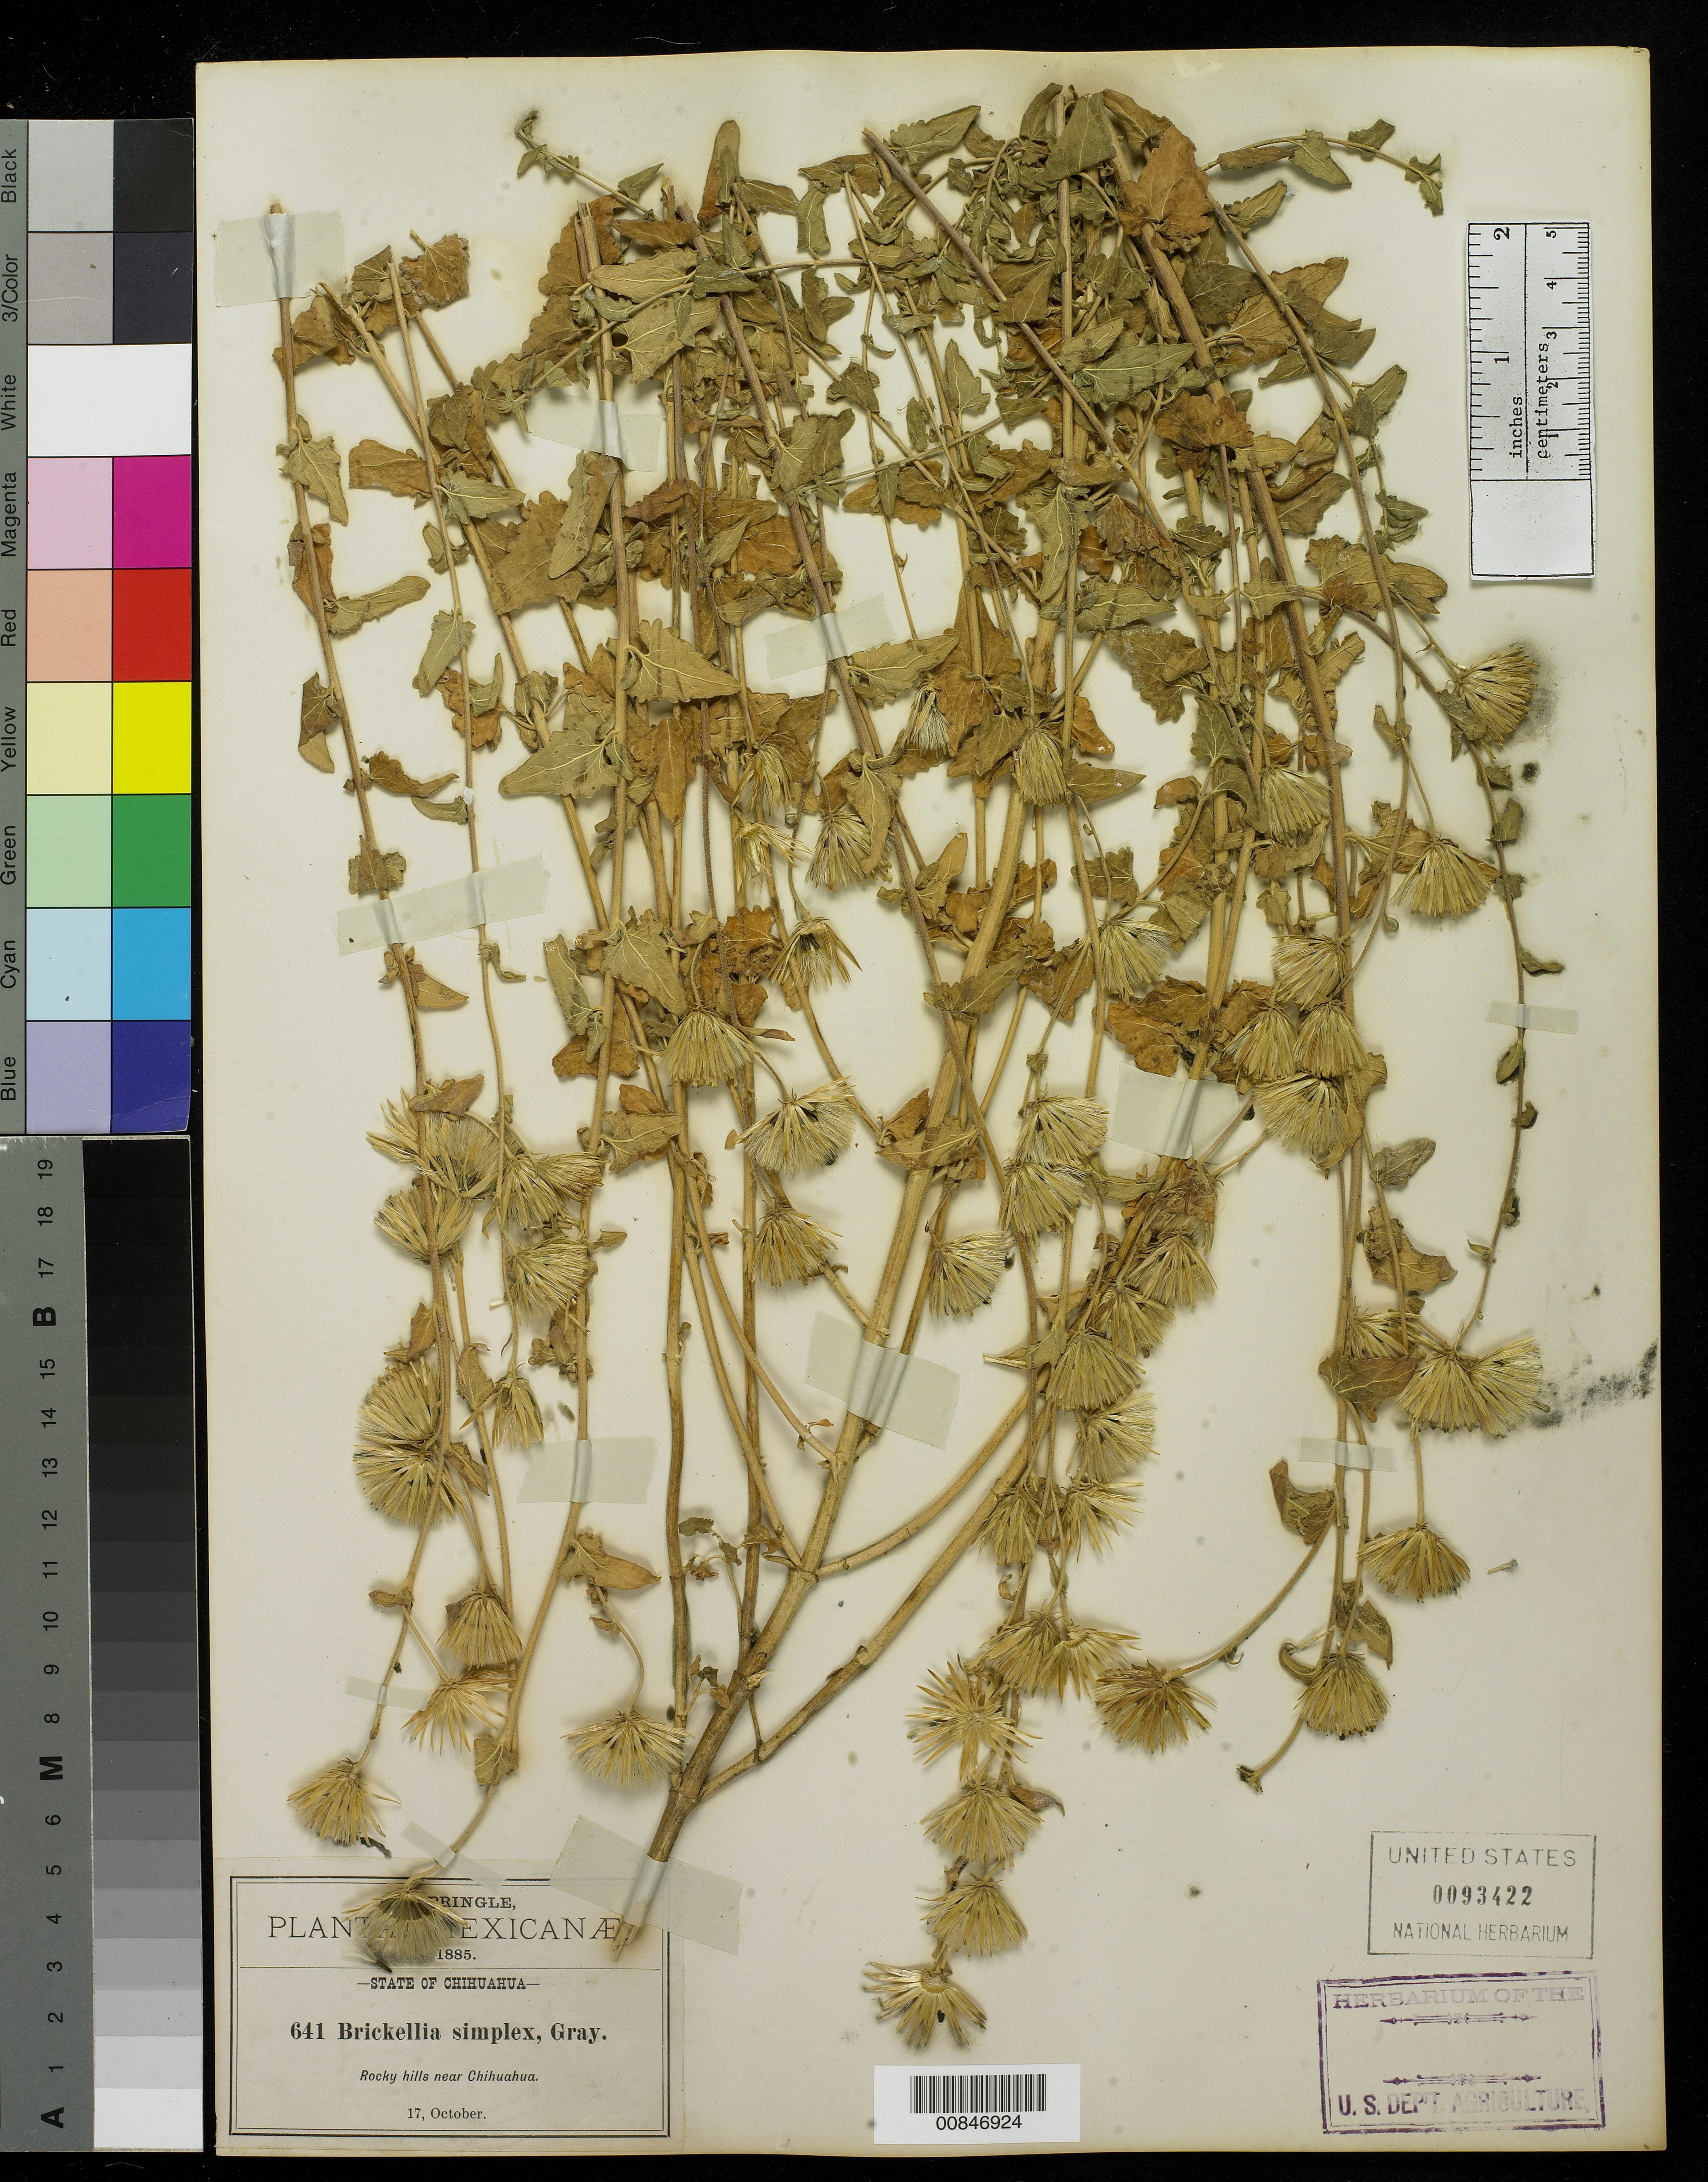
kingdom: Plantae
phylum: Tracheophyta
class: Magnoliopsida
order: Asterales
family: Asteraceae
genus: Brickellia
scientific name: Brickellia simplex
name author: A. Gray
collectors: C. G. Pringle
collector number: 641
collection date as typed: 17 Oct 1885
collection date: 1885-10-17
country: Mexico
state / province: Chihuahua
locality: Rocky hills near Chihuahua.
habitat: Rocky hills.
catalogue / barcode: US 93422